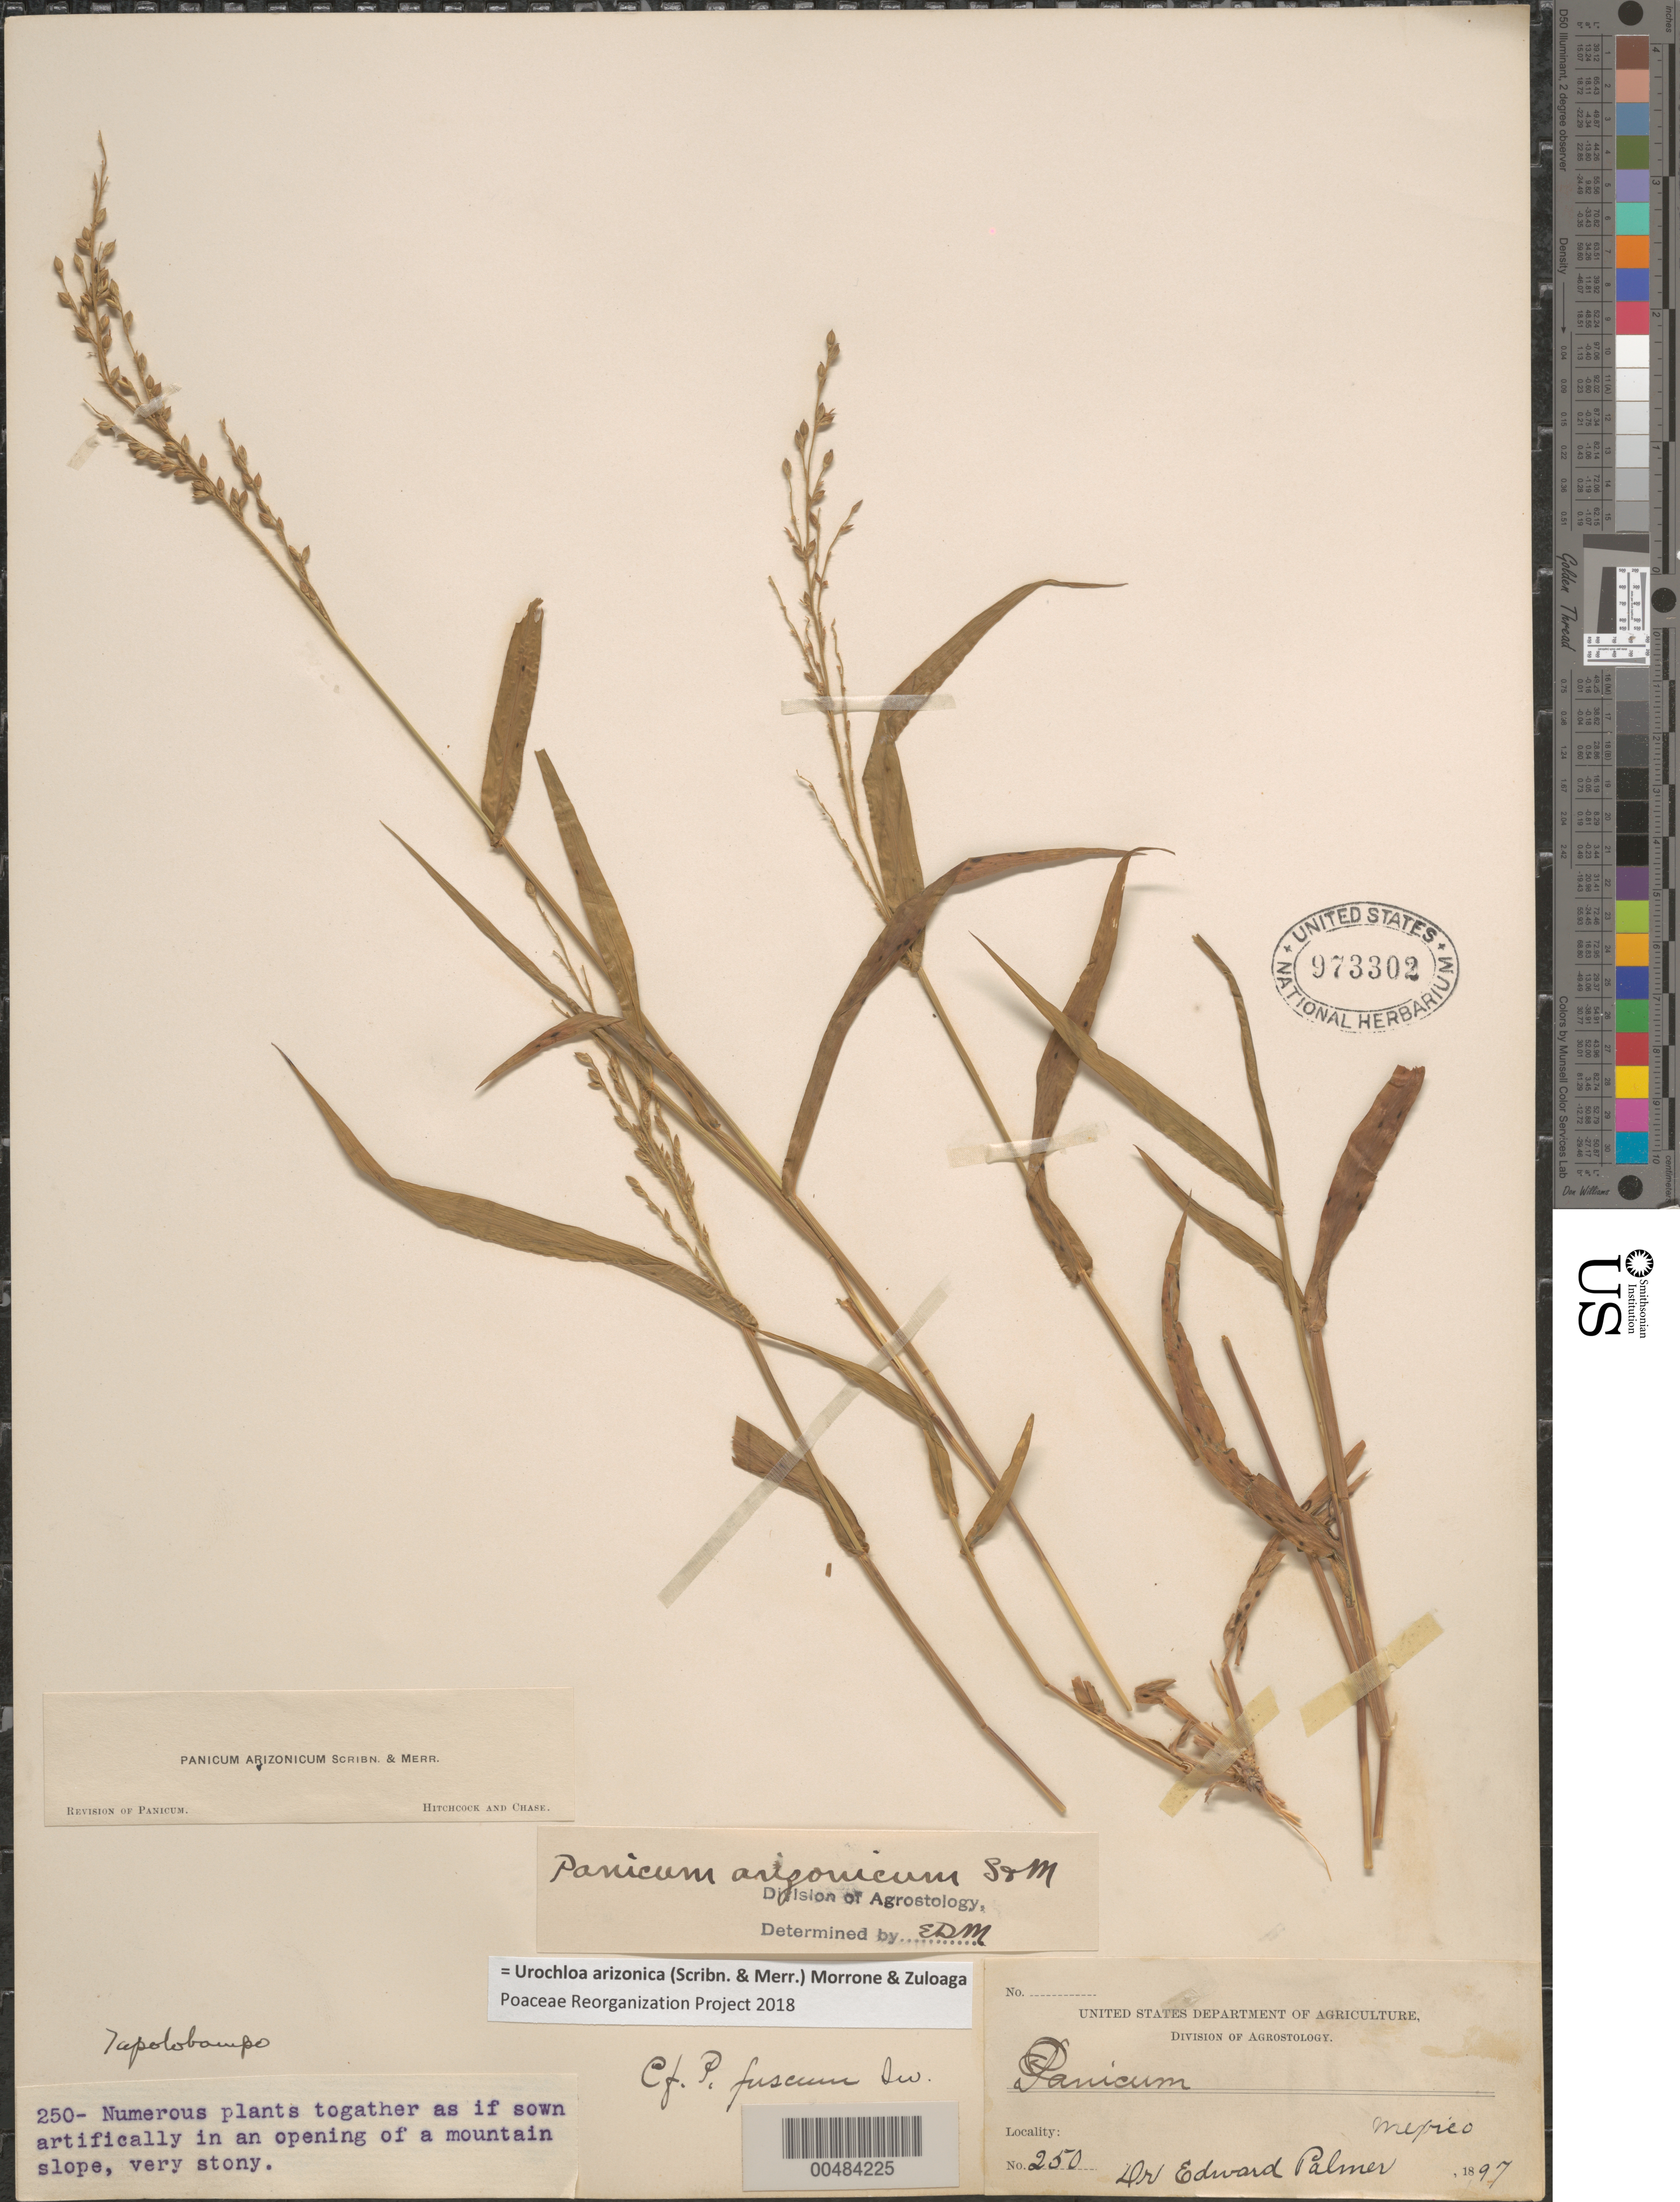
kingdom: Plantae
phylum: Tracheophyta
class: Liliopsida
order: Poales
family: Poaceae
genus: Brachiaria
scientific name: Brachiaria arizonicum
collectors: E. Palmer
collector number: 250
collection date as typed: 1897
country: Mexico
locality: Tapolobampo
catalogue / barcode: US 973302